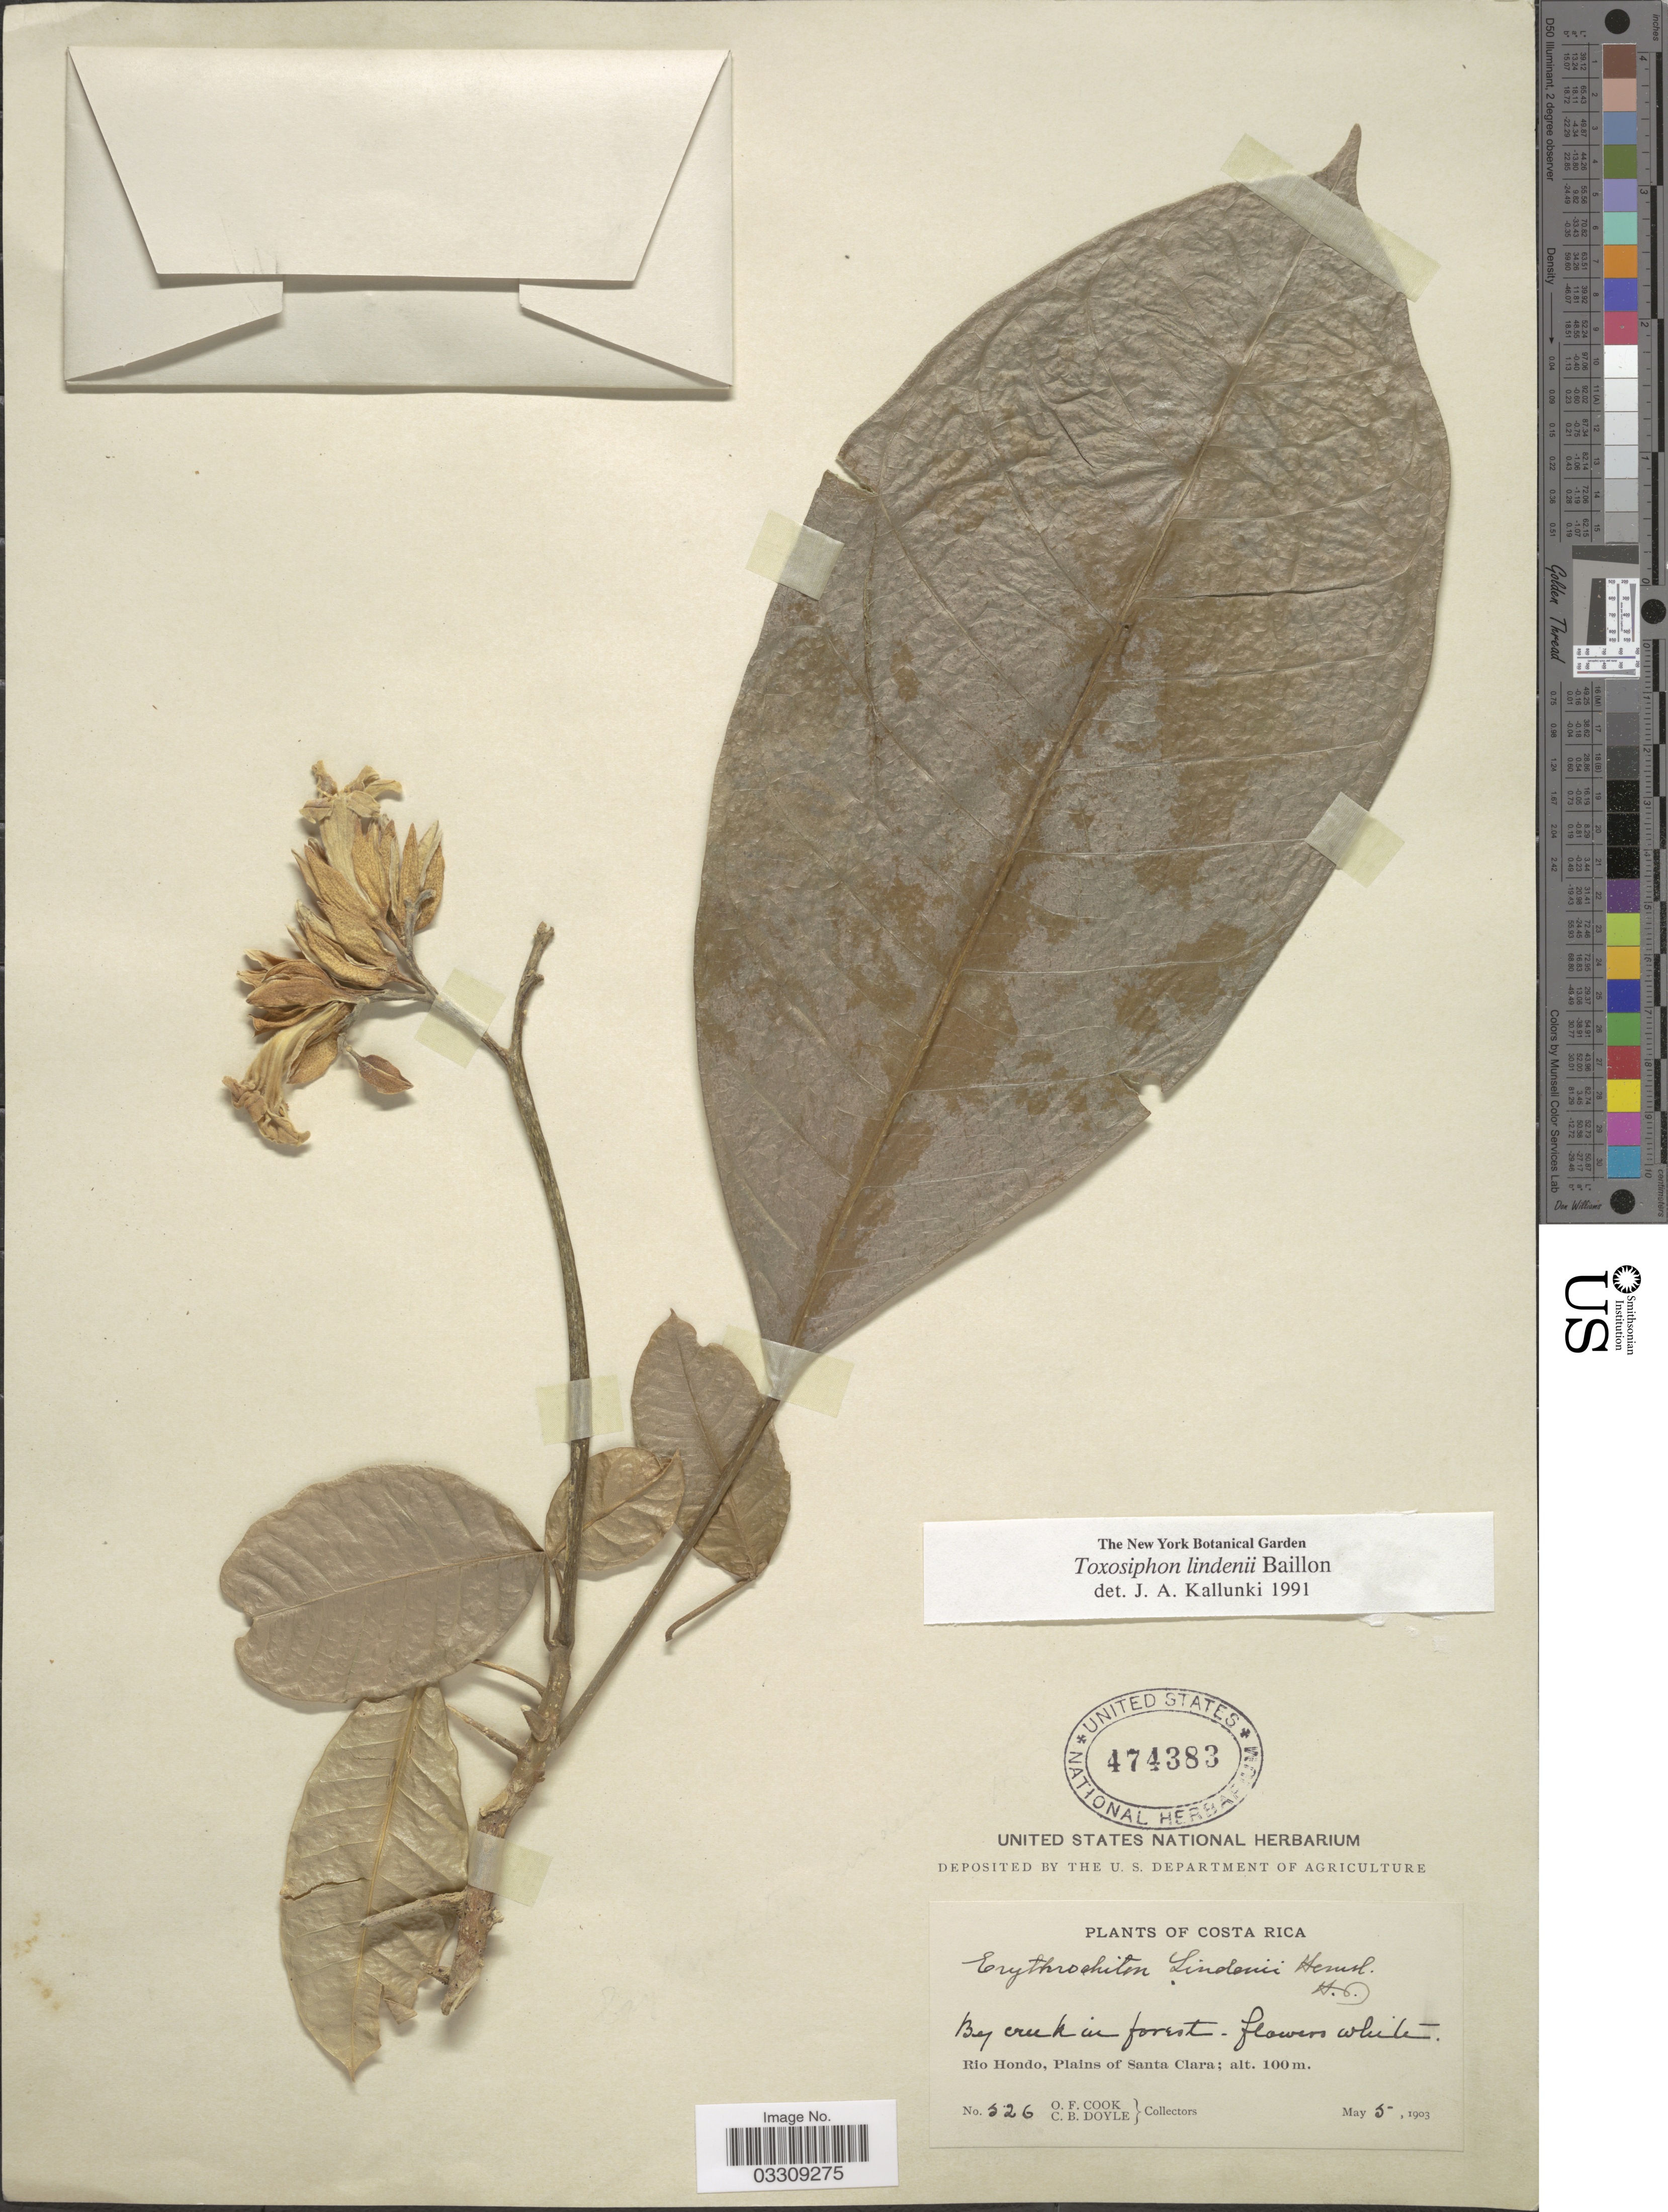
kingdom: Plantae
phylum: Tracheophyta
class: Magnoliopsida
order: Sapindales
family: Rutaceae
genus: Toxosiphon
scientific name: Toxosiphon lindenii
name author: (Planch.) Baill.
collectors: O. F. Cook & C. Doyle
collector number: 526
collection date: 1903-05-05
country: Costa Rica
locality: Rio Hondo, Plains of Santa Clara.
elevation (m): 100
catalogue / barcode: US 474383